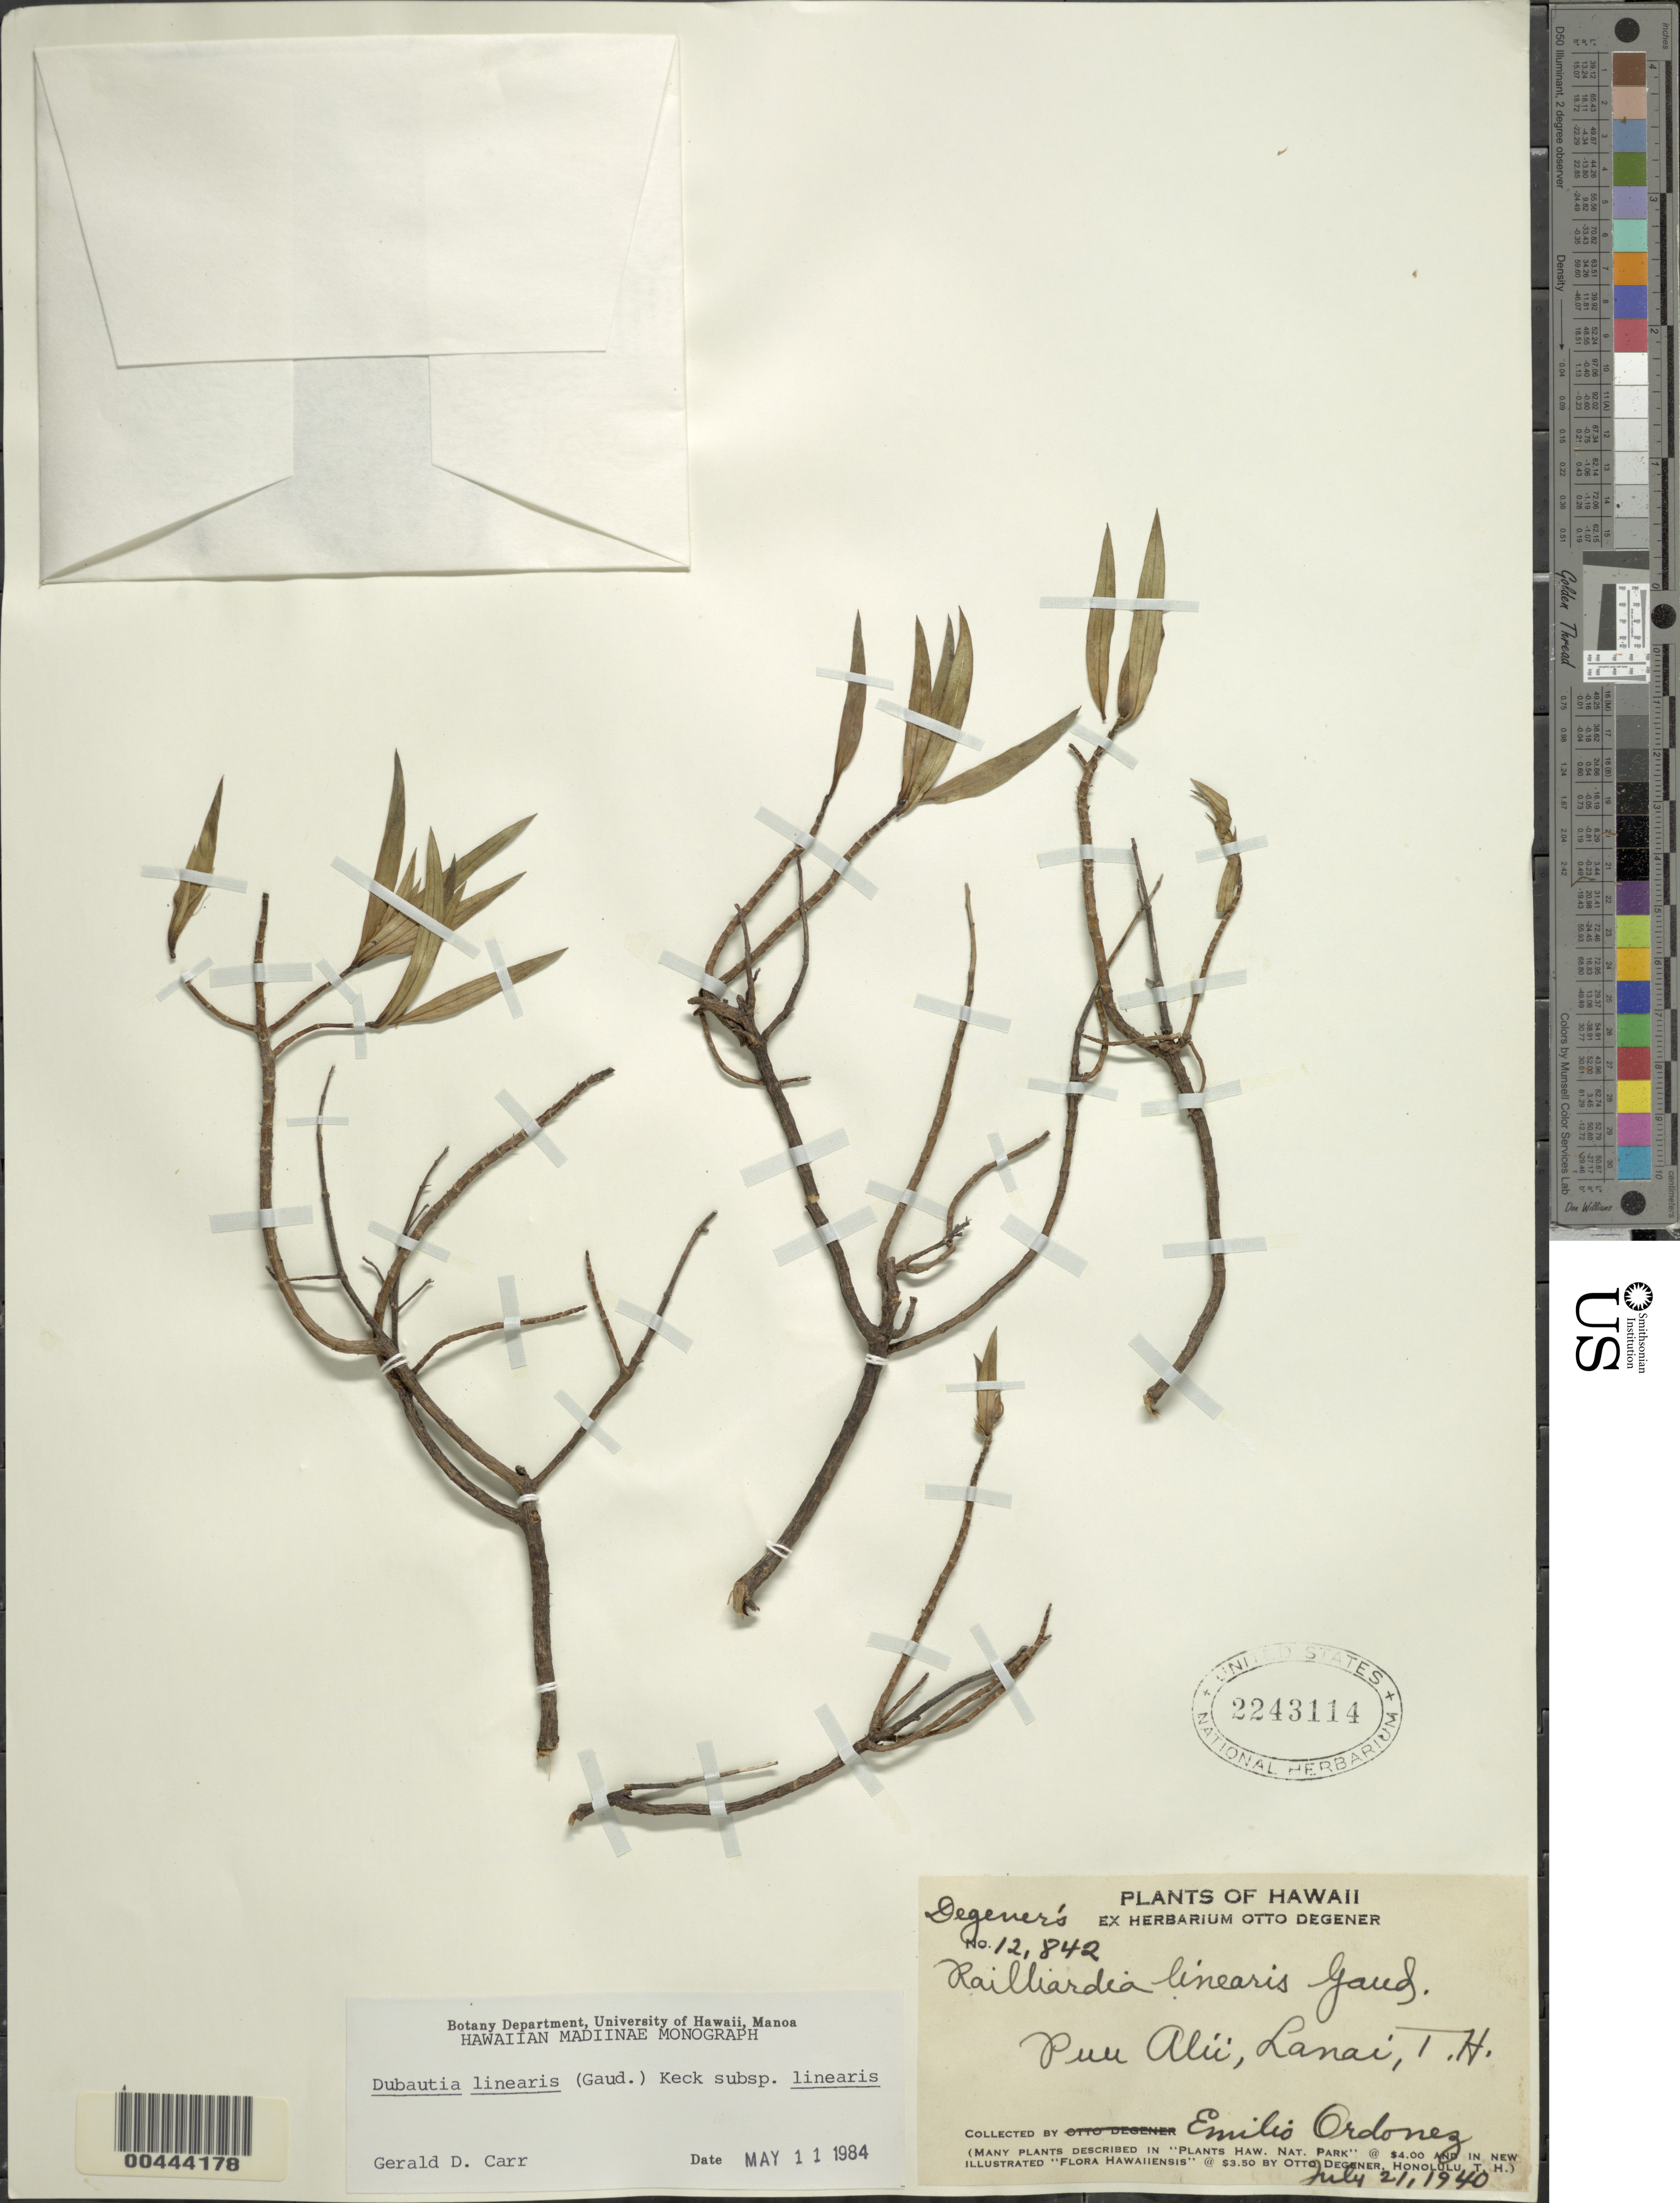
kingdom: Plantae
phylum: Tracheophyta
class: Magnoliopsida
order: Asterales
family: Asteraceae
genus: Dubautia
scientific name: Dubautia linearis subsp. linearis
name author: (Gaudich.) D.D. Keck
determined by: Carr, G. D.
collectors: E. Ordonez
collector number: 12842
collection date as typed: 21 Jul 1940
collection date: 1940-07-21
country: United States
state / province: Hawaii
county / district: Maui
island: Lana'i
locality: Puu Alii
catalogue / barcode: US 2243114